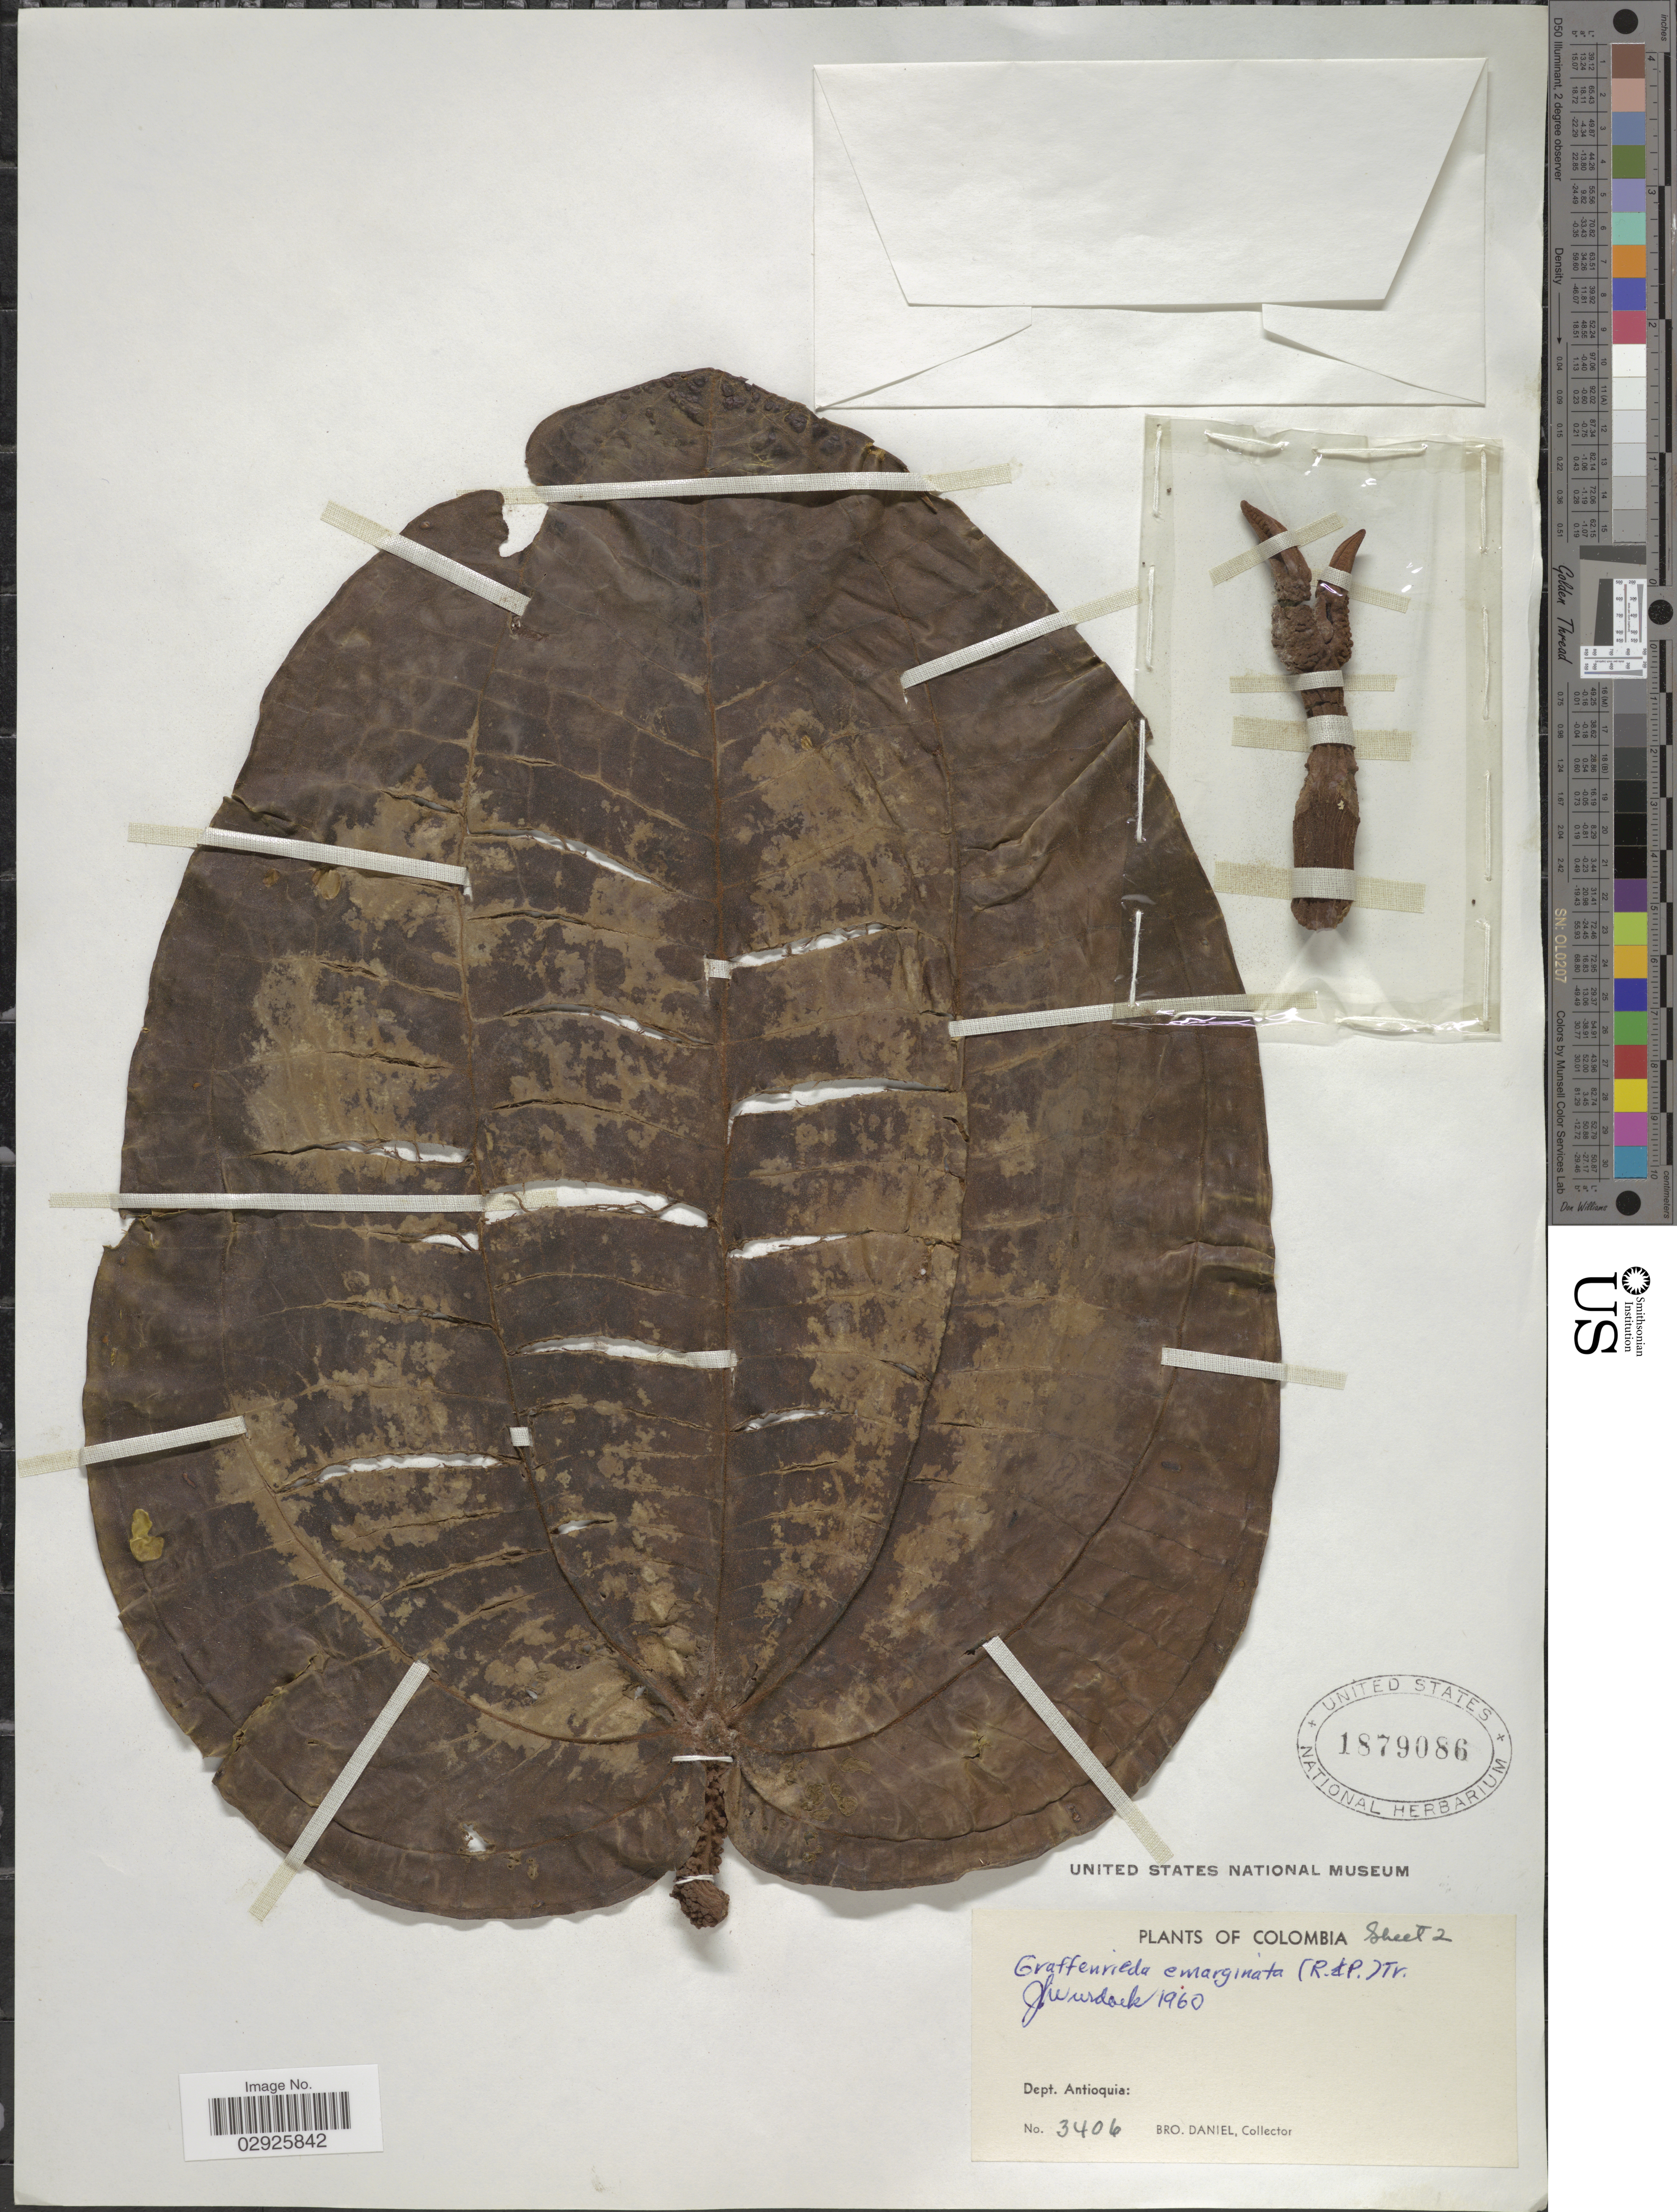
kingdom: Plantae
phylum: Tracheophyta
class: Magnoliopsida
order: Myrtales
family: Melastomataceae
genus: Graffenrieda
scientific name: Graffenrieda emarginata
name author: (Ruiz & Pav.) Triana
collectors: Bro. Daniel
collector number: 3406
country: Colombia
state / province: Antioquia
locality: Dept. Antioquia.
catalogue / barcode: US 1879086